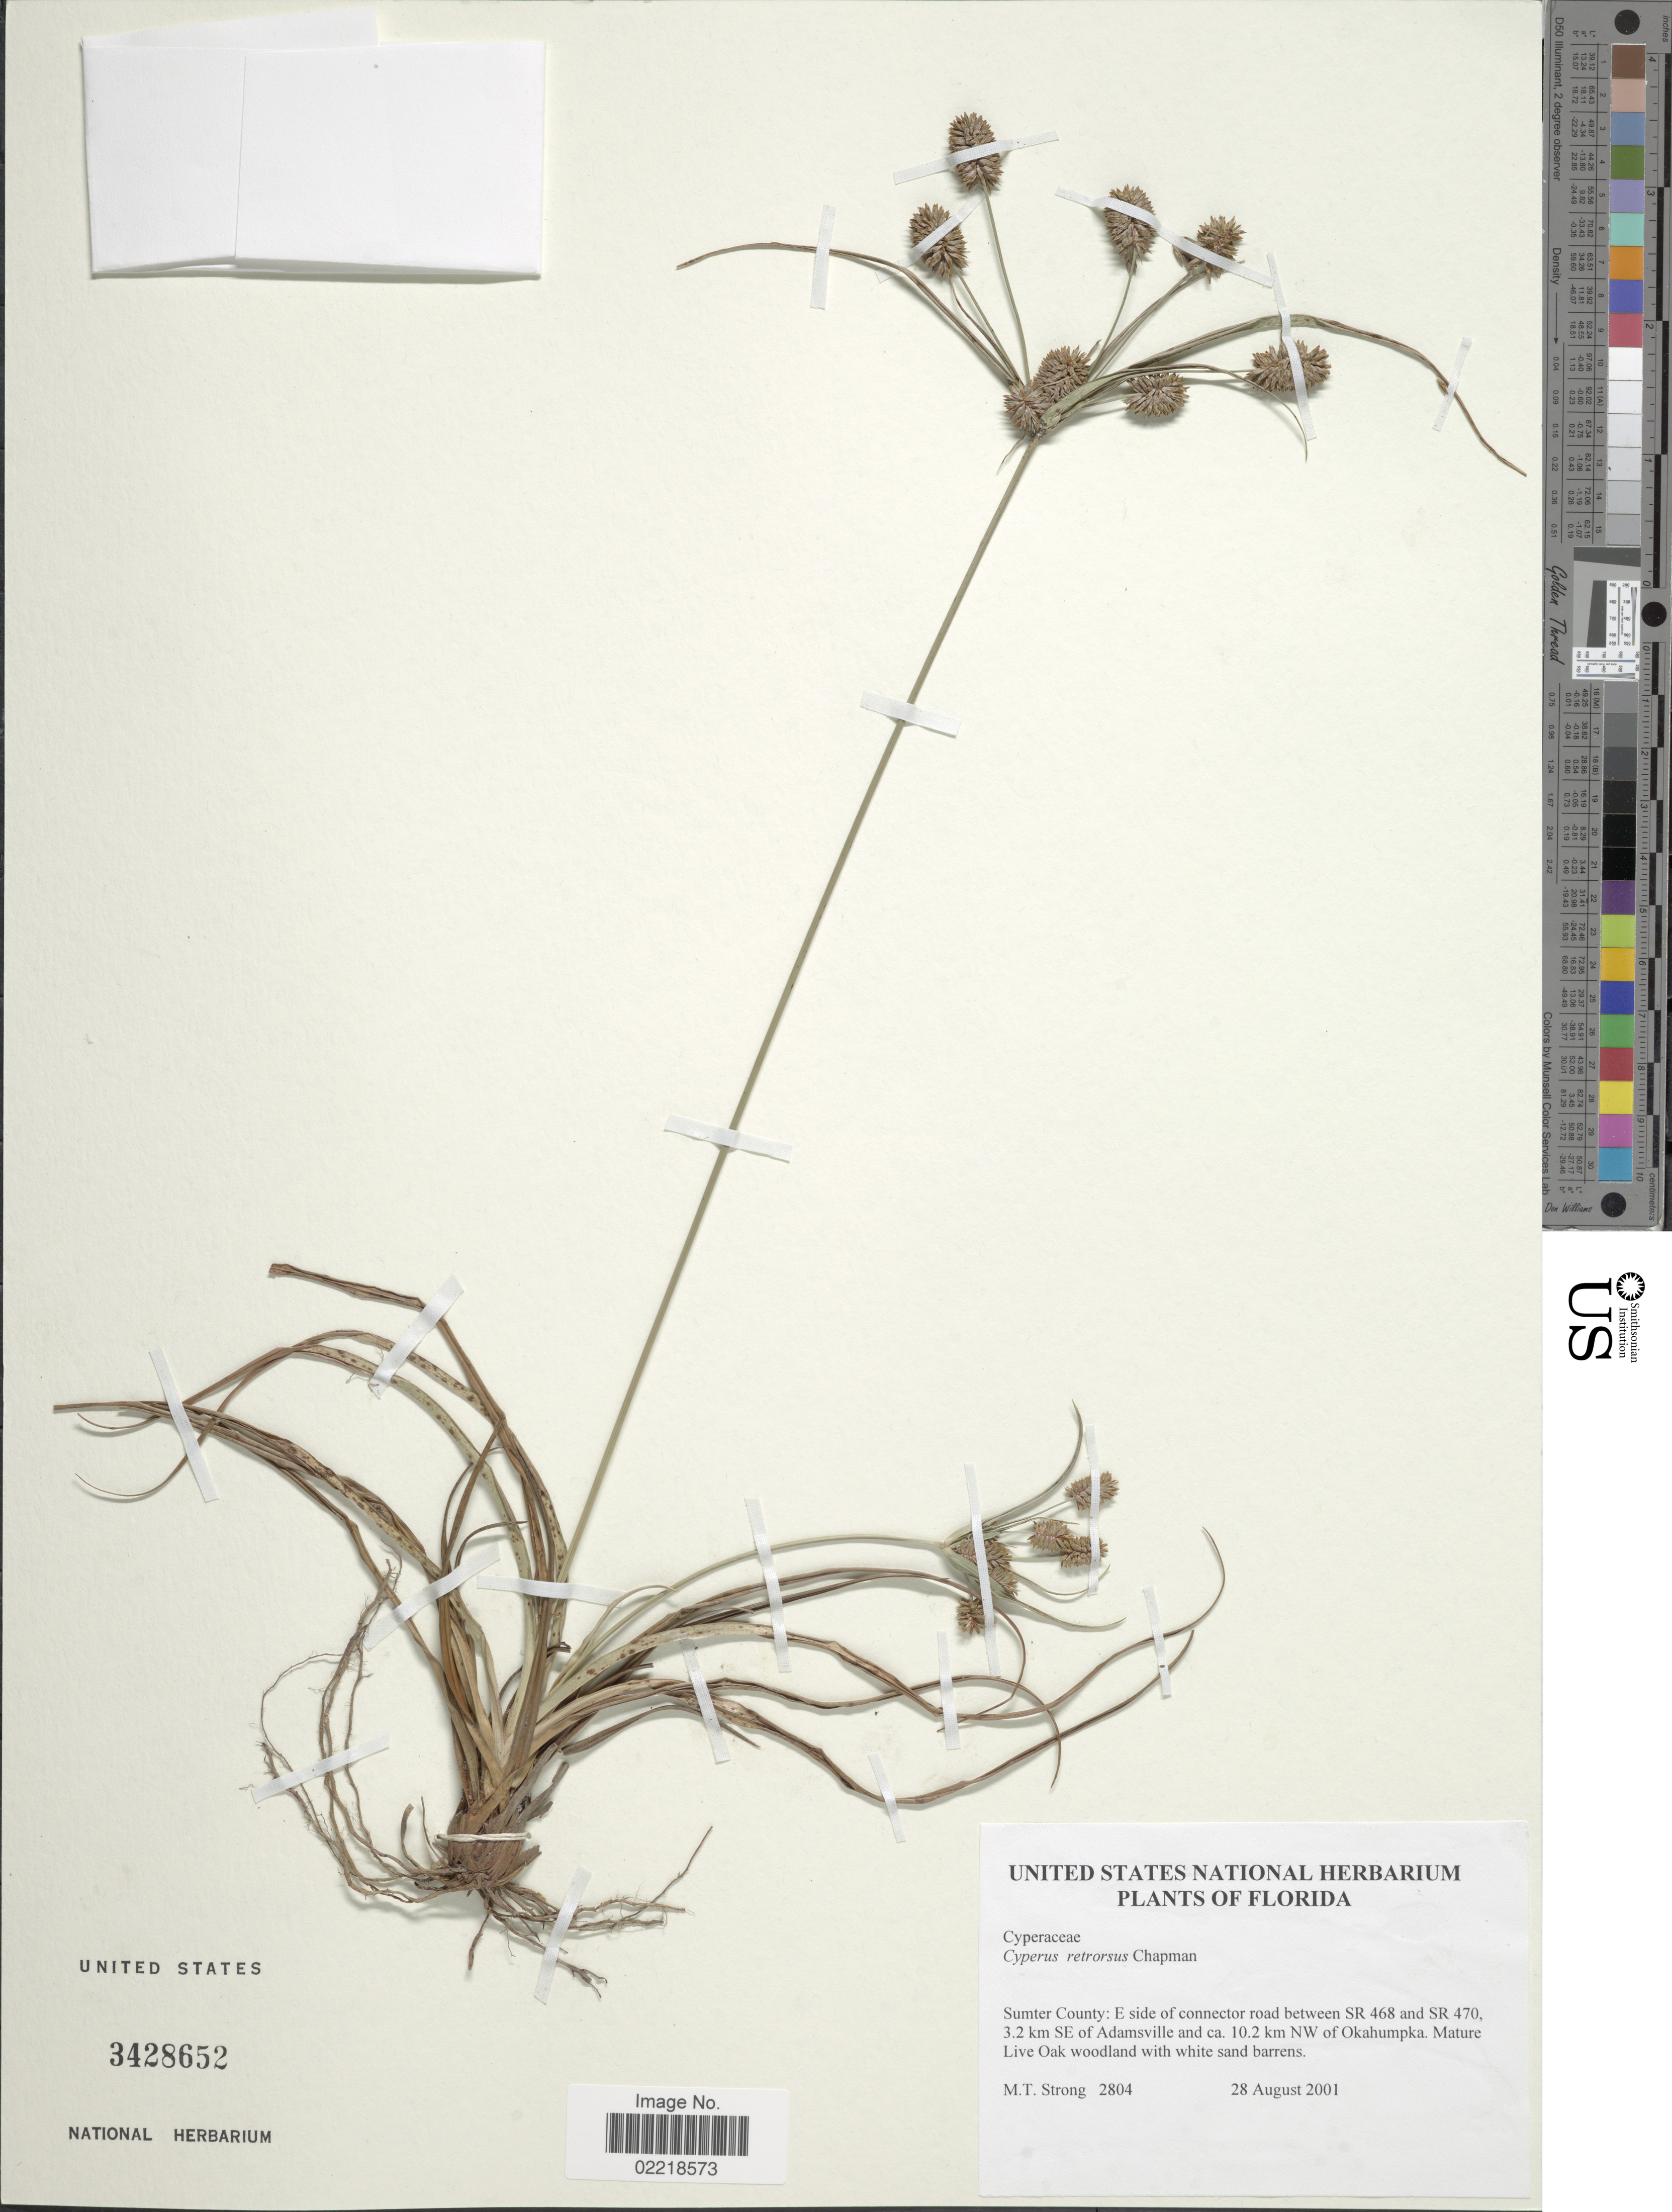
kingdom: Plantae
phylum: Tracheophyta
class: Liliopsida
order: Poales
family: Cyperaceae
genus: Cyperus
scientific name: Cyperus retrorsus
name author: Chapm.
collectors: M. T. Strong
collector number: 2804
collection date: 2001-08-28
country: United States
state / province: Florida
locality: Sumter County: E side of connector road between SR468 and SR 470, 3.2 km SE of Adamsville and ca. 10.2 km NW of Okahumpka, Mature Live Oak woodland with white sand barrens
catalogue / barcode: US 3428652